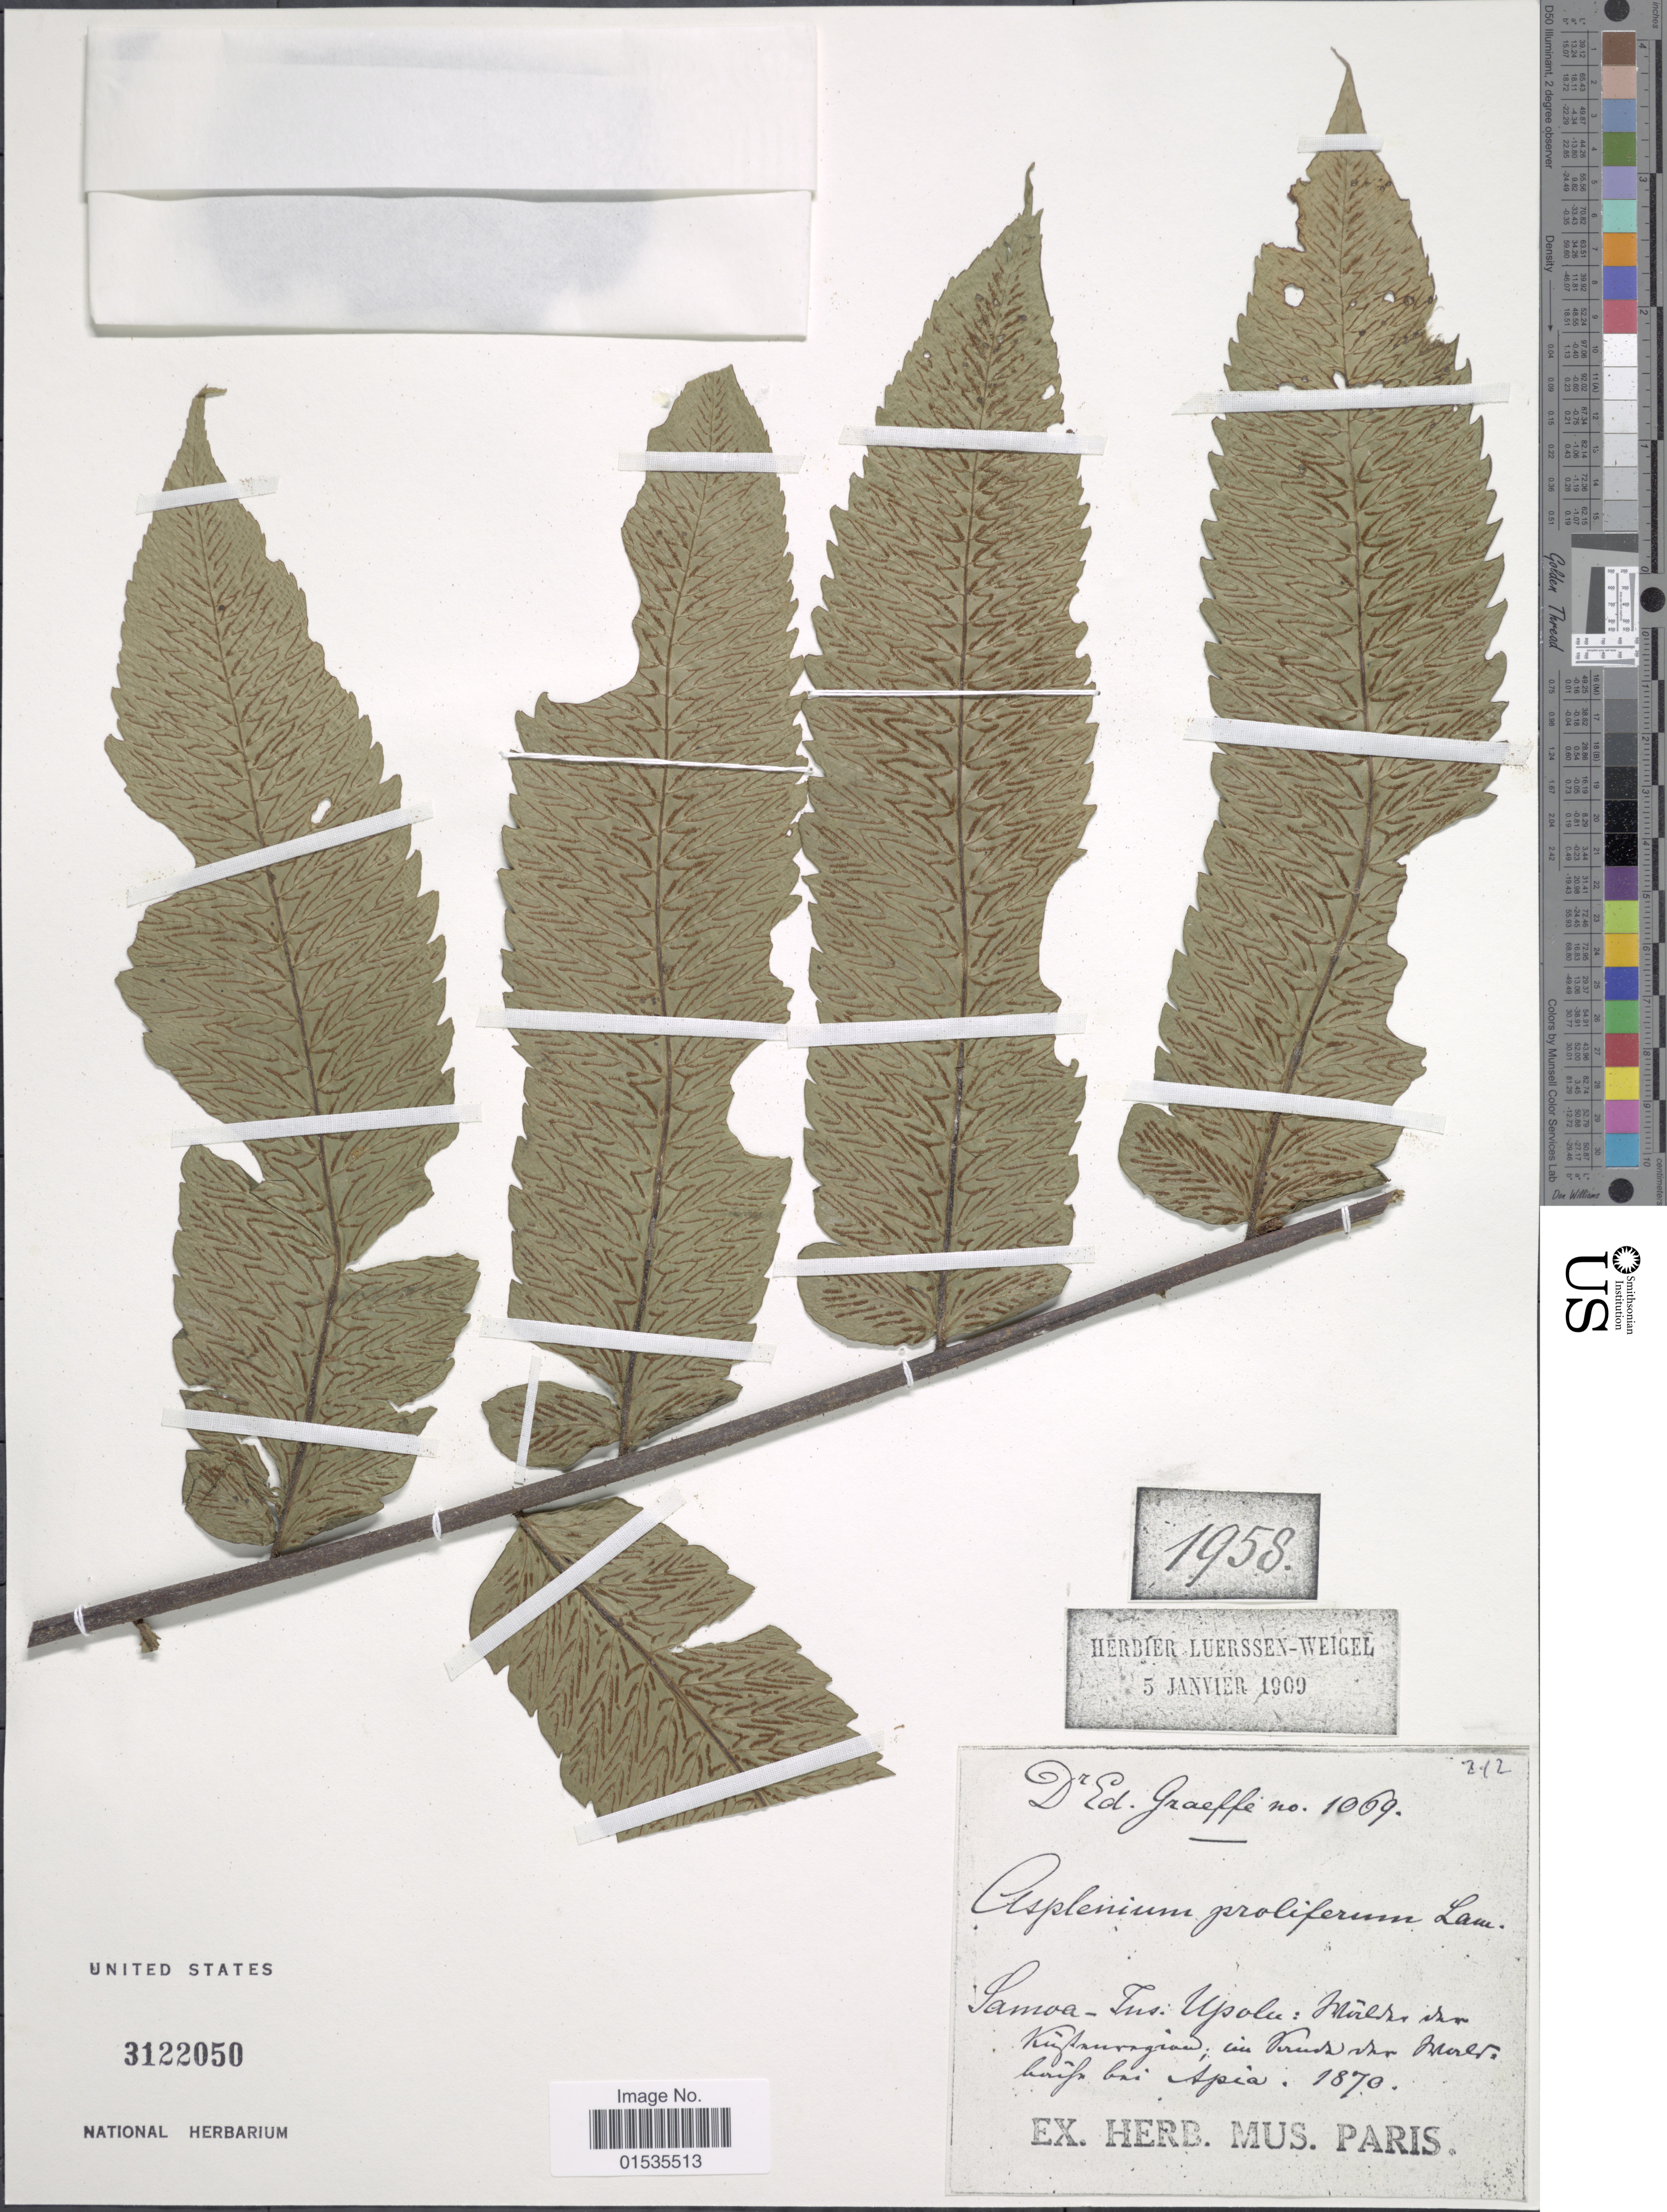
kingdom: Plantae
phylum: Tracheophyta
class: Polypodiopsida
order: Polypodiales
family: Athyriaceae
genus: Diplazium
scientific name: Diplazium proliferum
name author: (Lam.) Thouars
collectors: E. Graeffe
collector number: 1069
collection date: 1870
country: Samoa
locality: Upolu, mulr, ozon Kujhurragraa in Perusz vpn Merld, borifa bari Apia [interpreted]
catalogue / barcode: US 3122050